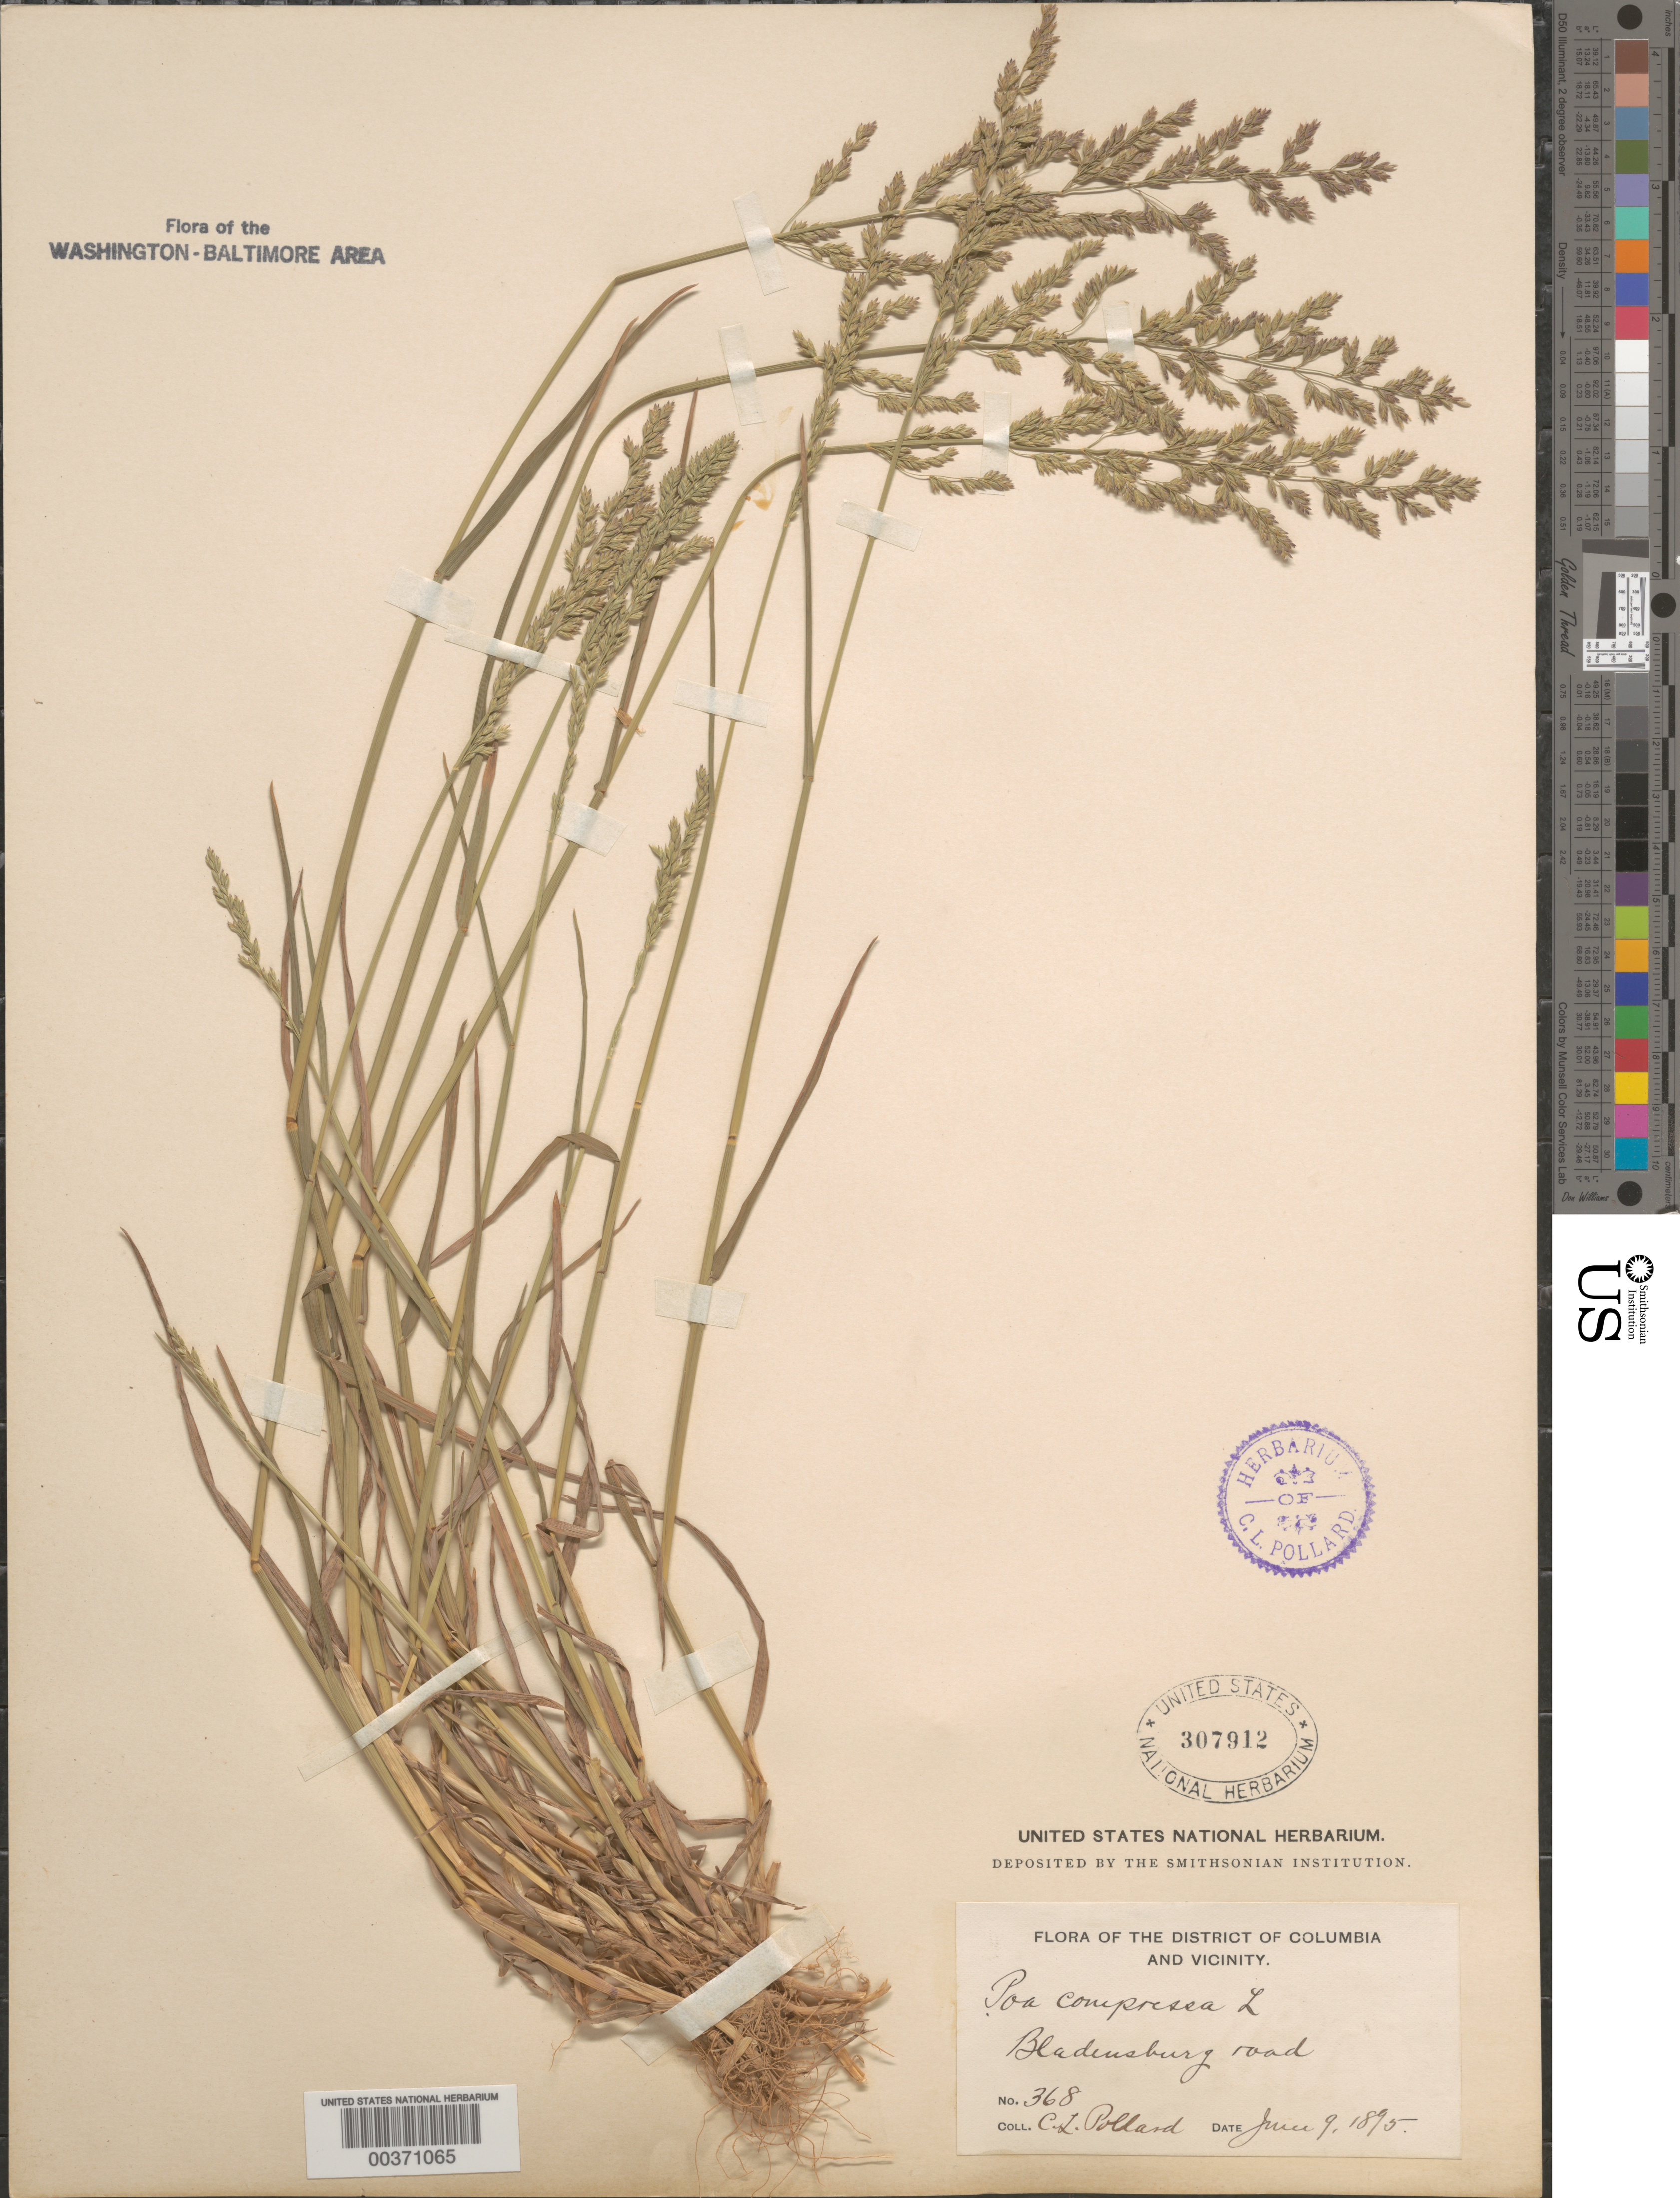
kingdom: Plantae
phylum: Tracheophyta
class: Liliopsida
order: Poales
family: Poaceae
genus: Poa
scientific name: Poa compressa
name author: L.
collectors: C. L. Pollard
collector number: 368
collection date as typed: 09 Jun 1895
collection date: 1895-06-09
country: United States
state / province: District of Columbia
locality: Bladensburg road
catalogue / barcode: US 307912